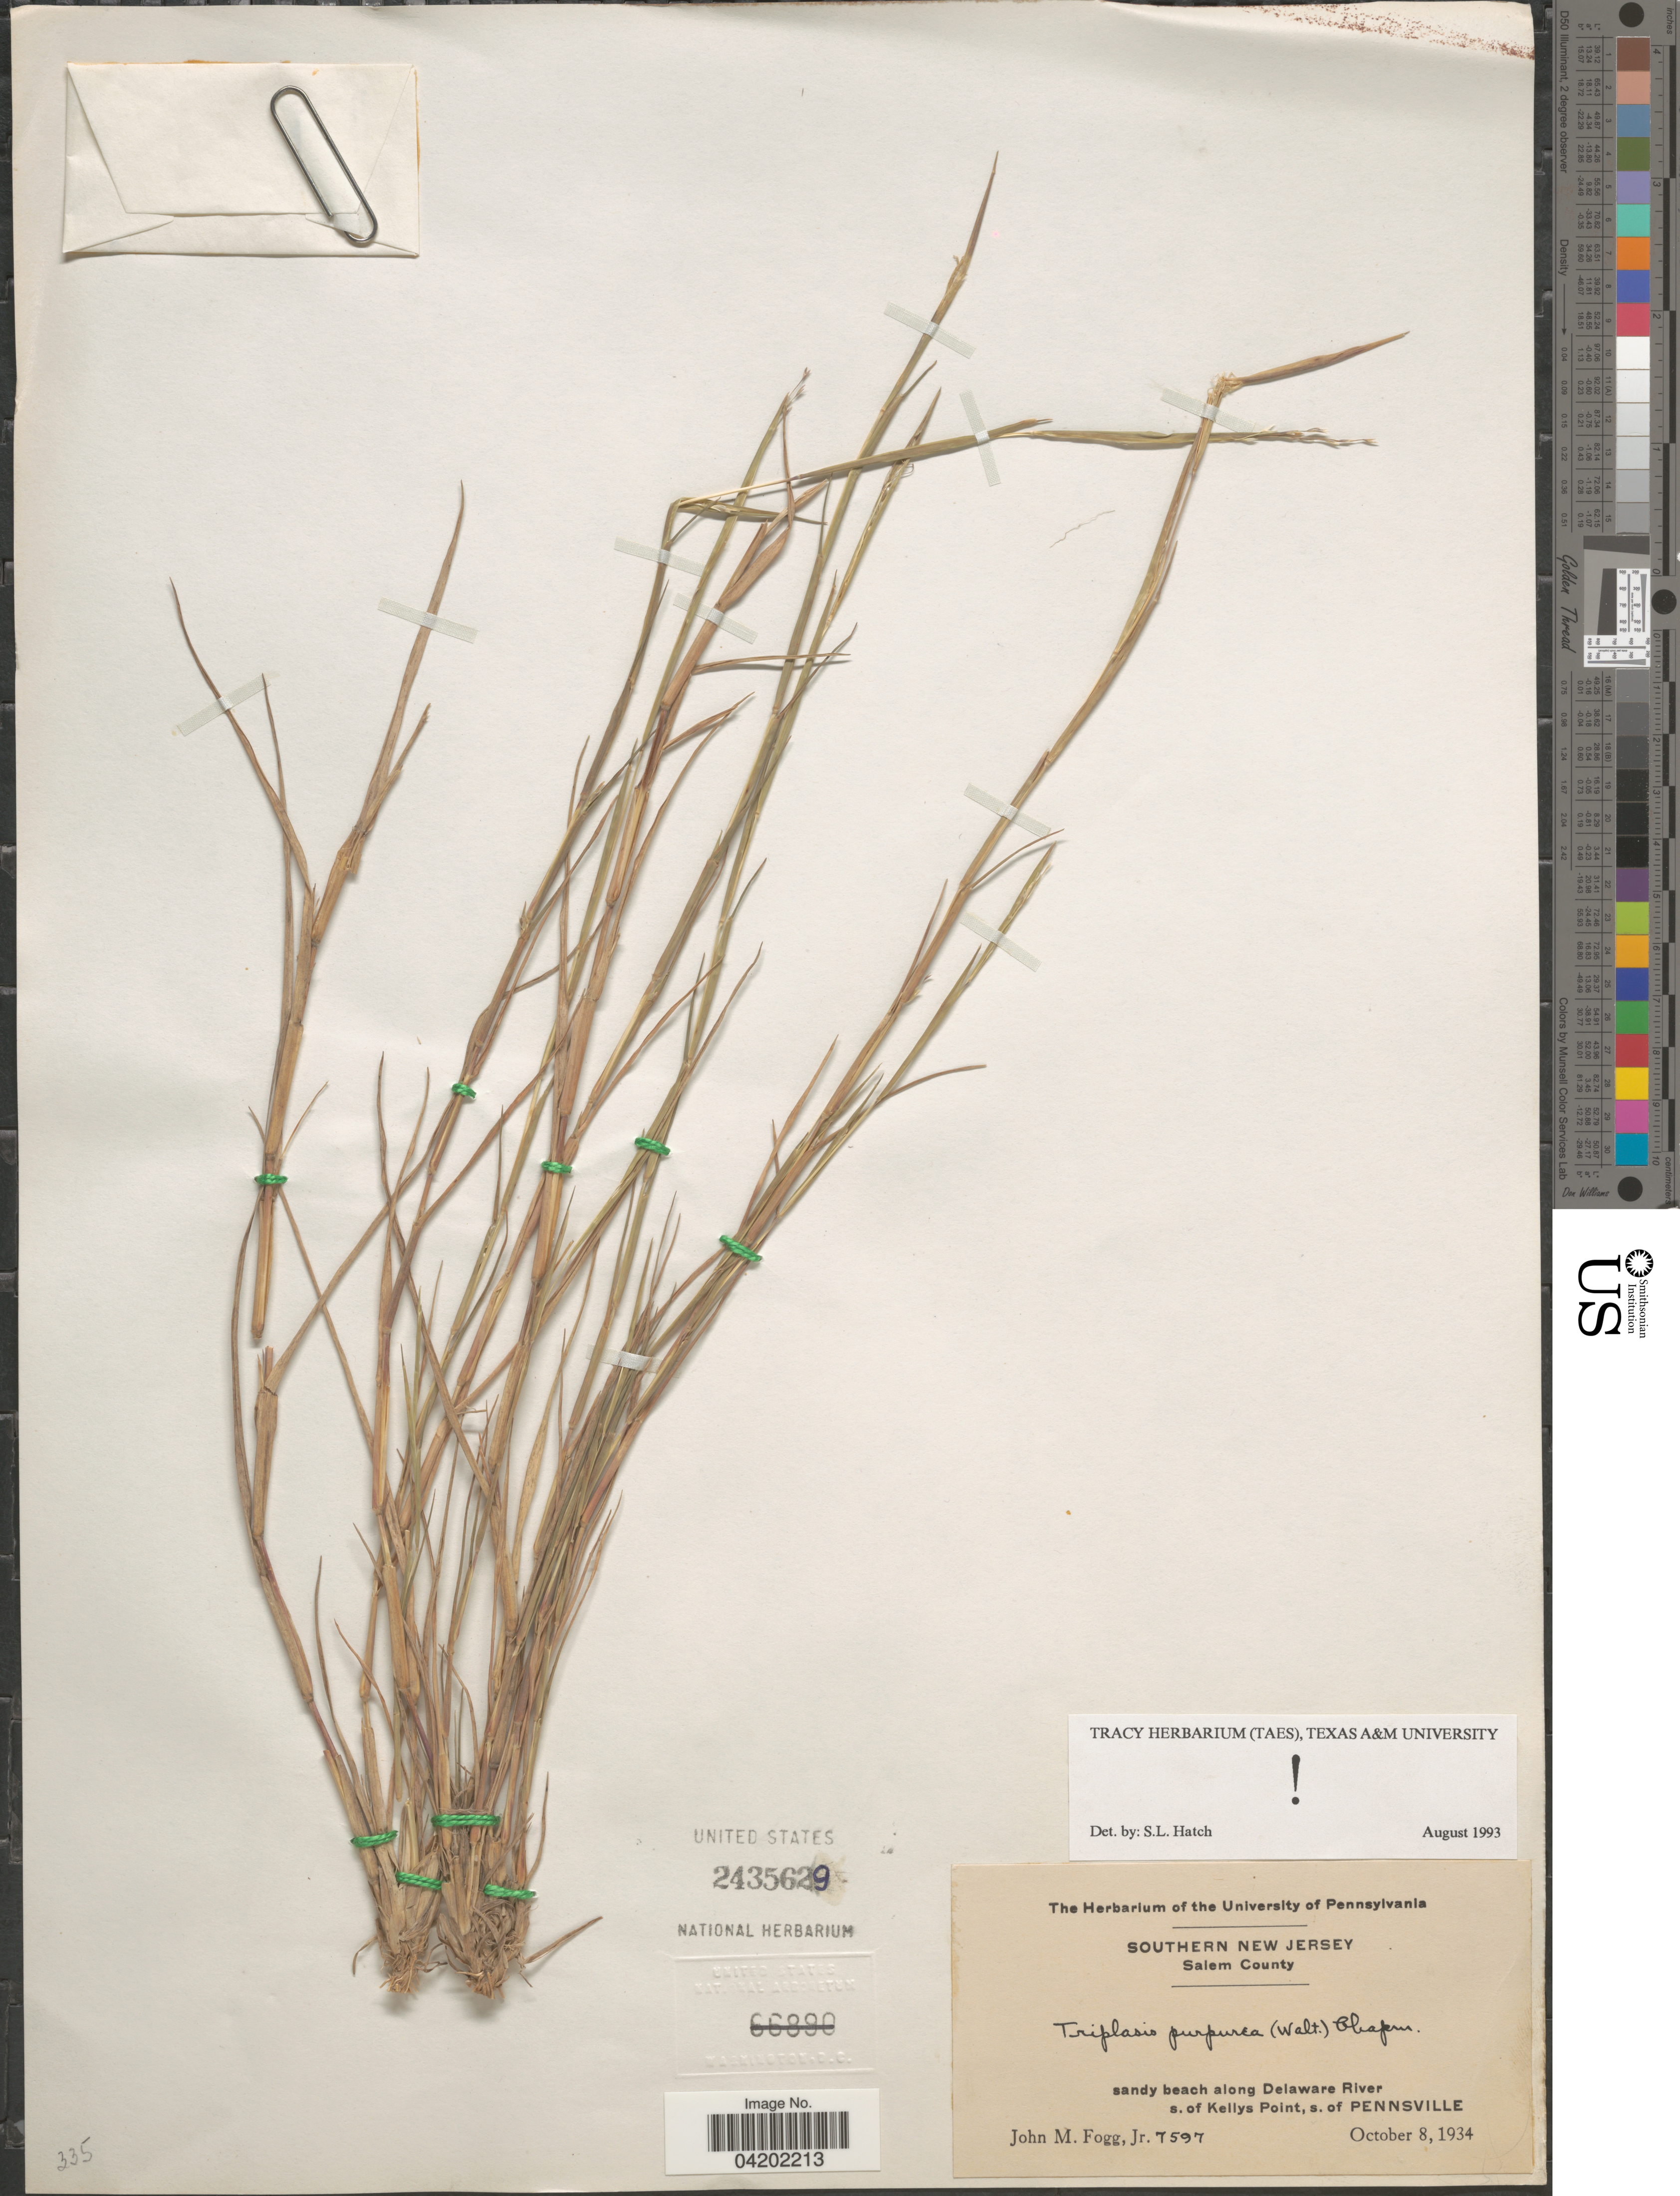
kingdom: Plantae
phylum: Tracheophyta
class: Liliopsida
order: Poales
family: Poaceae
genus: Triplasis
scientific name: Triplasis purpurea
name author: (Walter) Chapm.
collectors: J. Fogg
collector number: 7597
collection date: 1934-10-08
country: United States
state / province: New Jersey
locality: Southern New Jersey. Salem County. Sandy beach along Delaware River s. of Kellys Point, s. of Pennsville.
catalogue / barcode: US 2435629